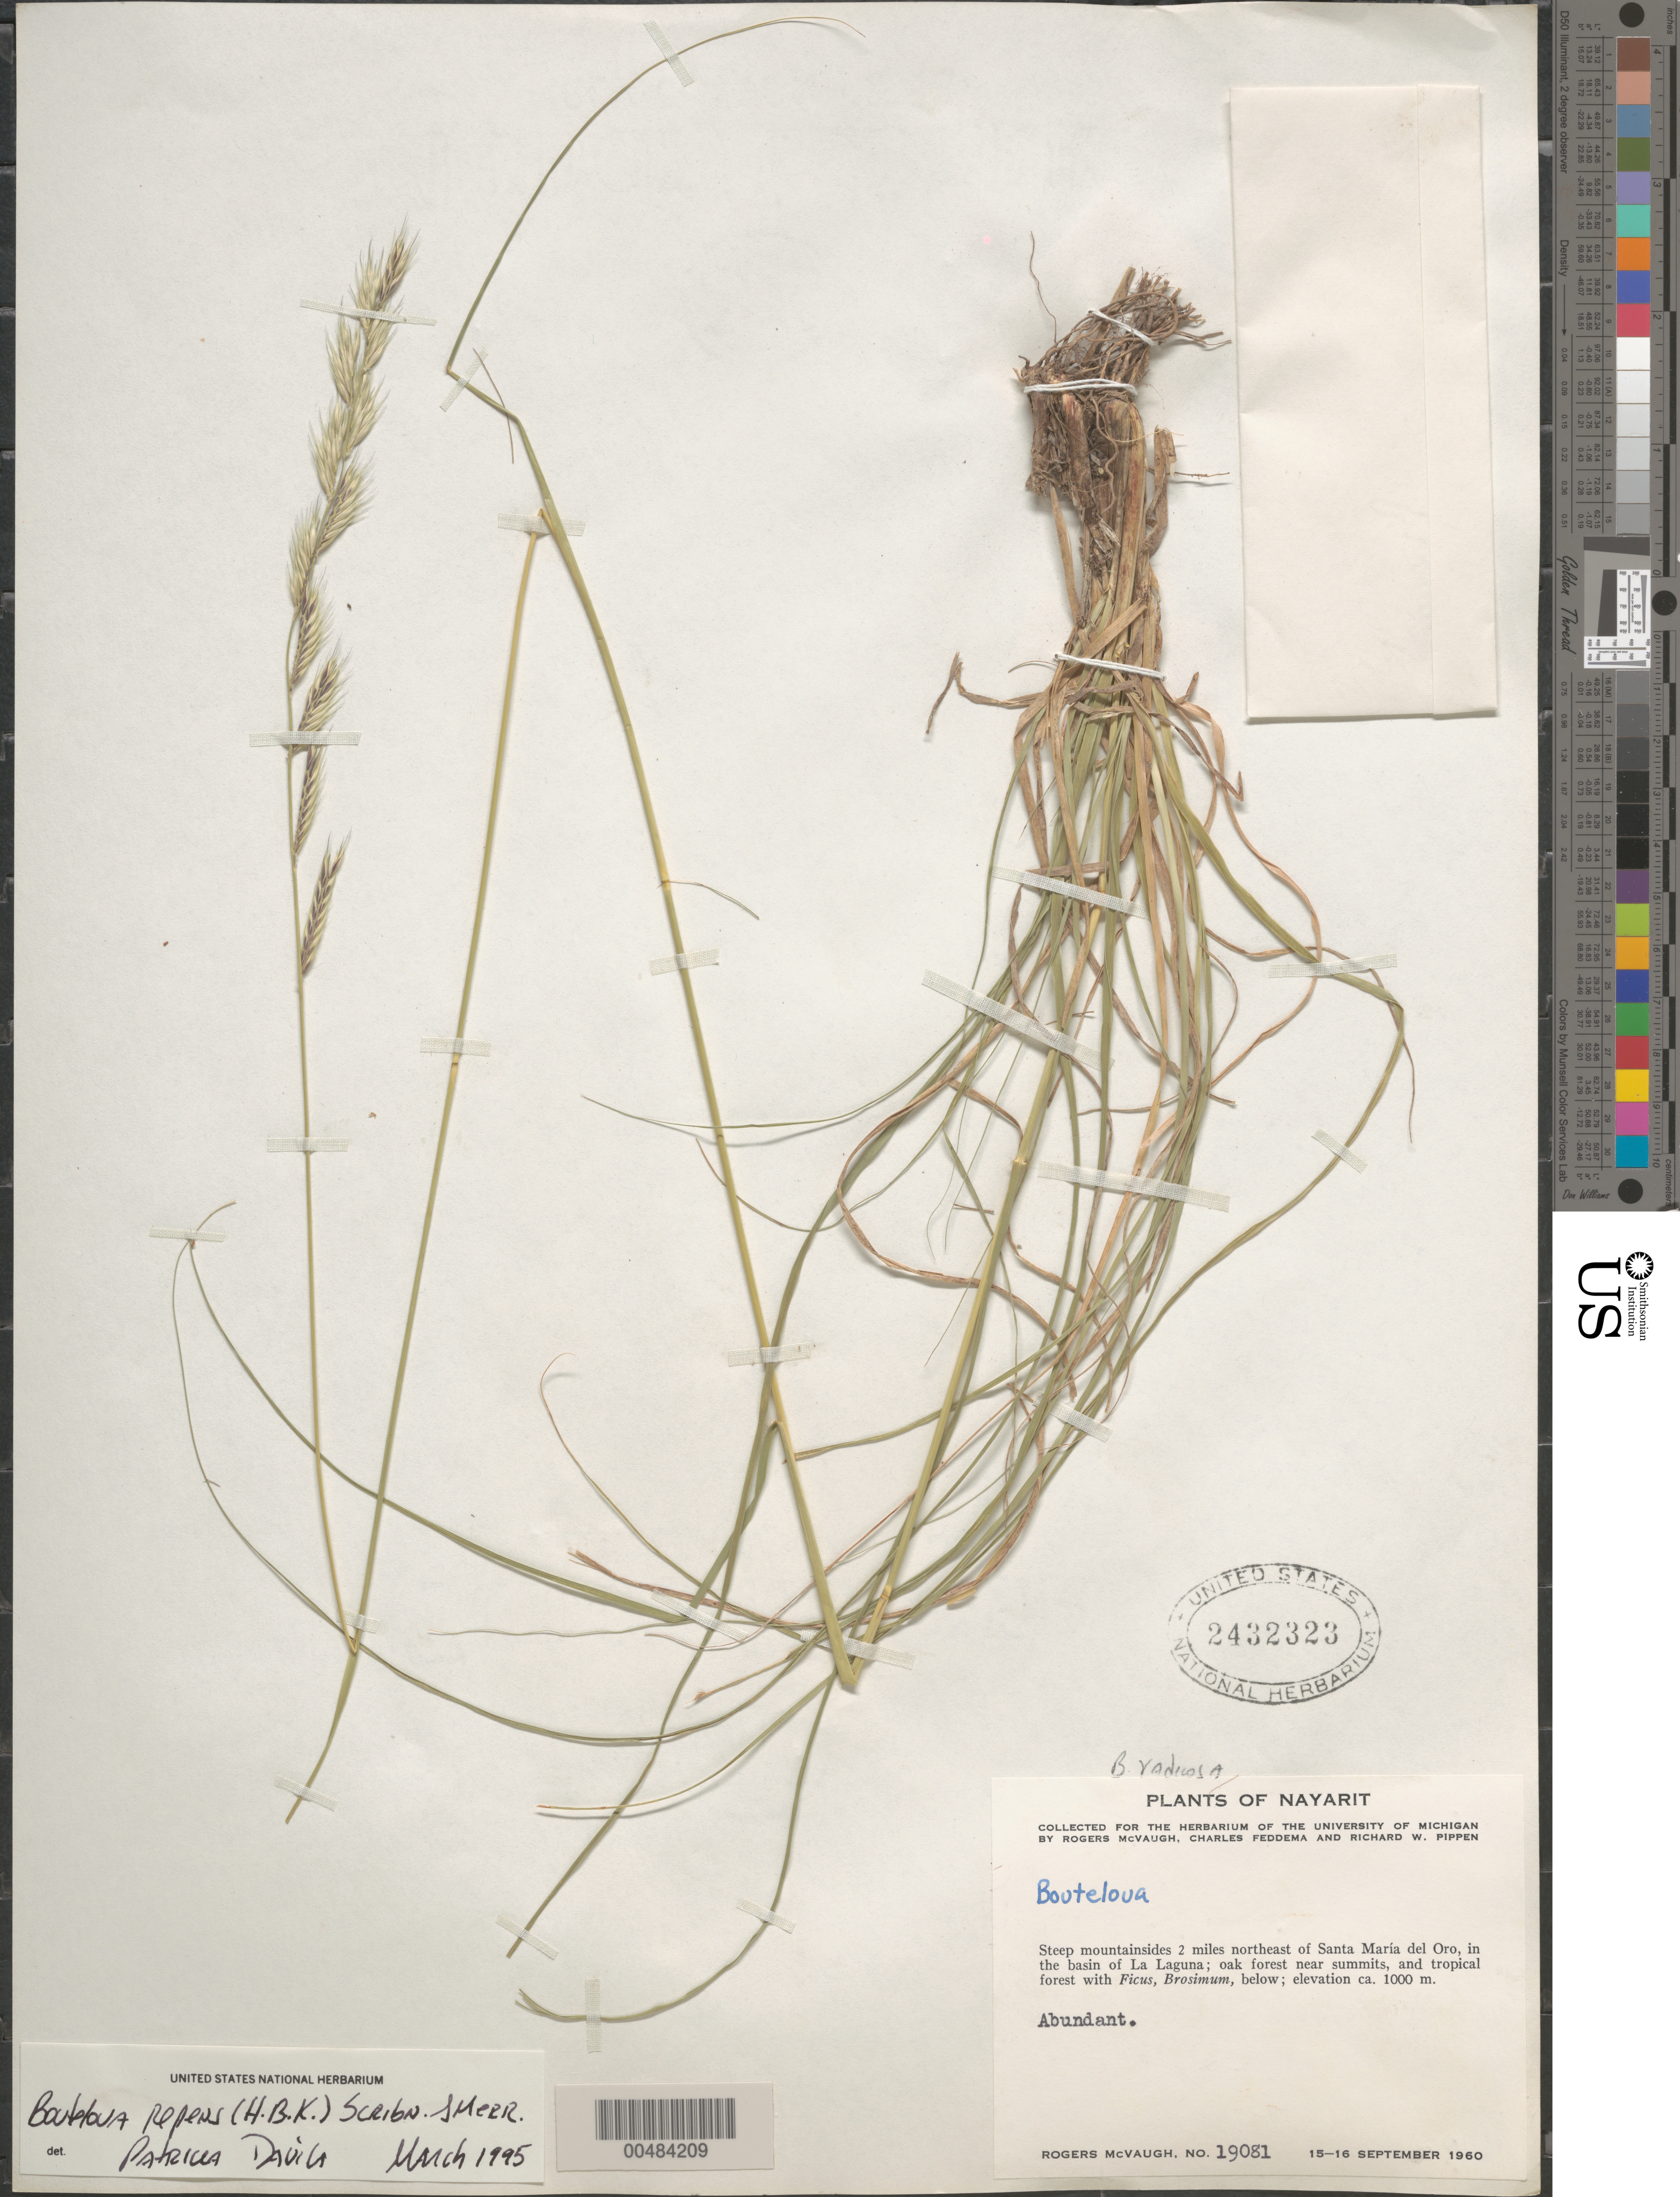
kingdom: Plantae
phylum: Tracheophyta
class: Liliopsida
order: Poales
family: Poaceae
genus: Bouteloua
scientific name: Bouteloua repens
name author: (Kunth) Scribn. & Merr.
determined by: Dávila, P. D.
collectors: R. McVaugh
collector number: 19081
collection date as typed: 15 Sep 1960 to 16 Sep 1960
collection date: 1960-09-15/1960-09-16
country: Mexico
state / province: Nayarit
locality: Mountainsides 2 mi NE of Santa María del Oro, in the basin of La Laguna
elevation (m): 1000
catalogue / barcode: US 2432323